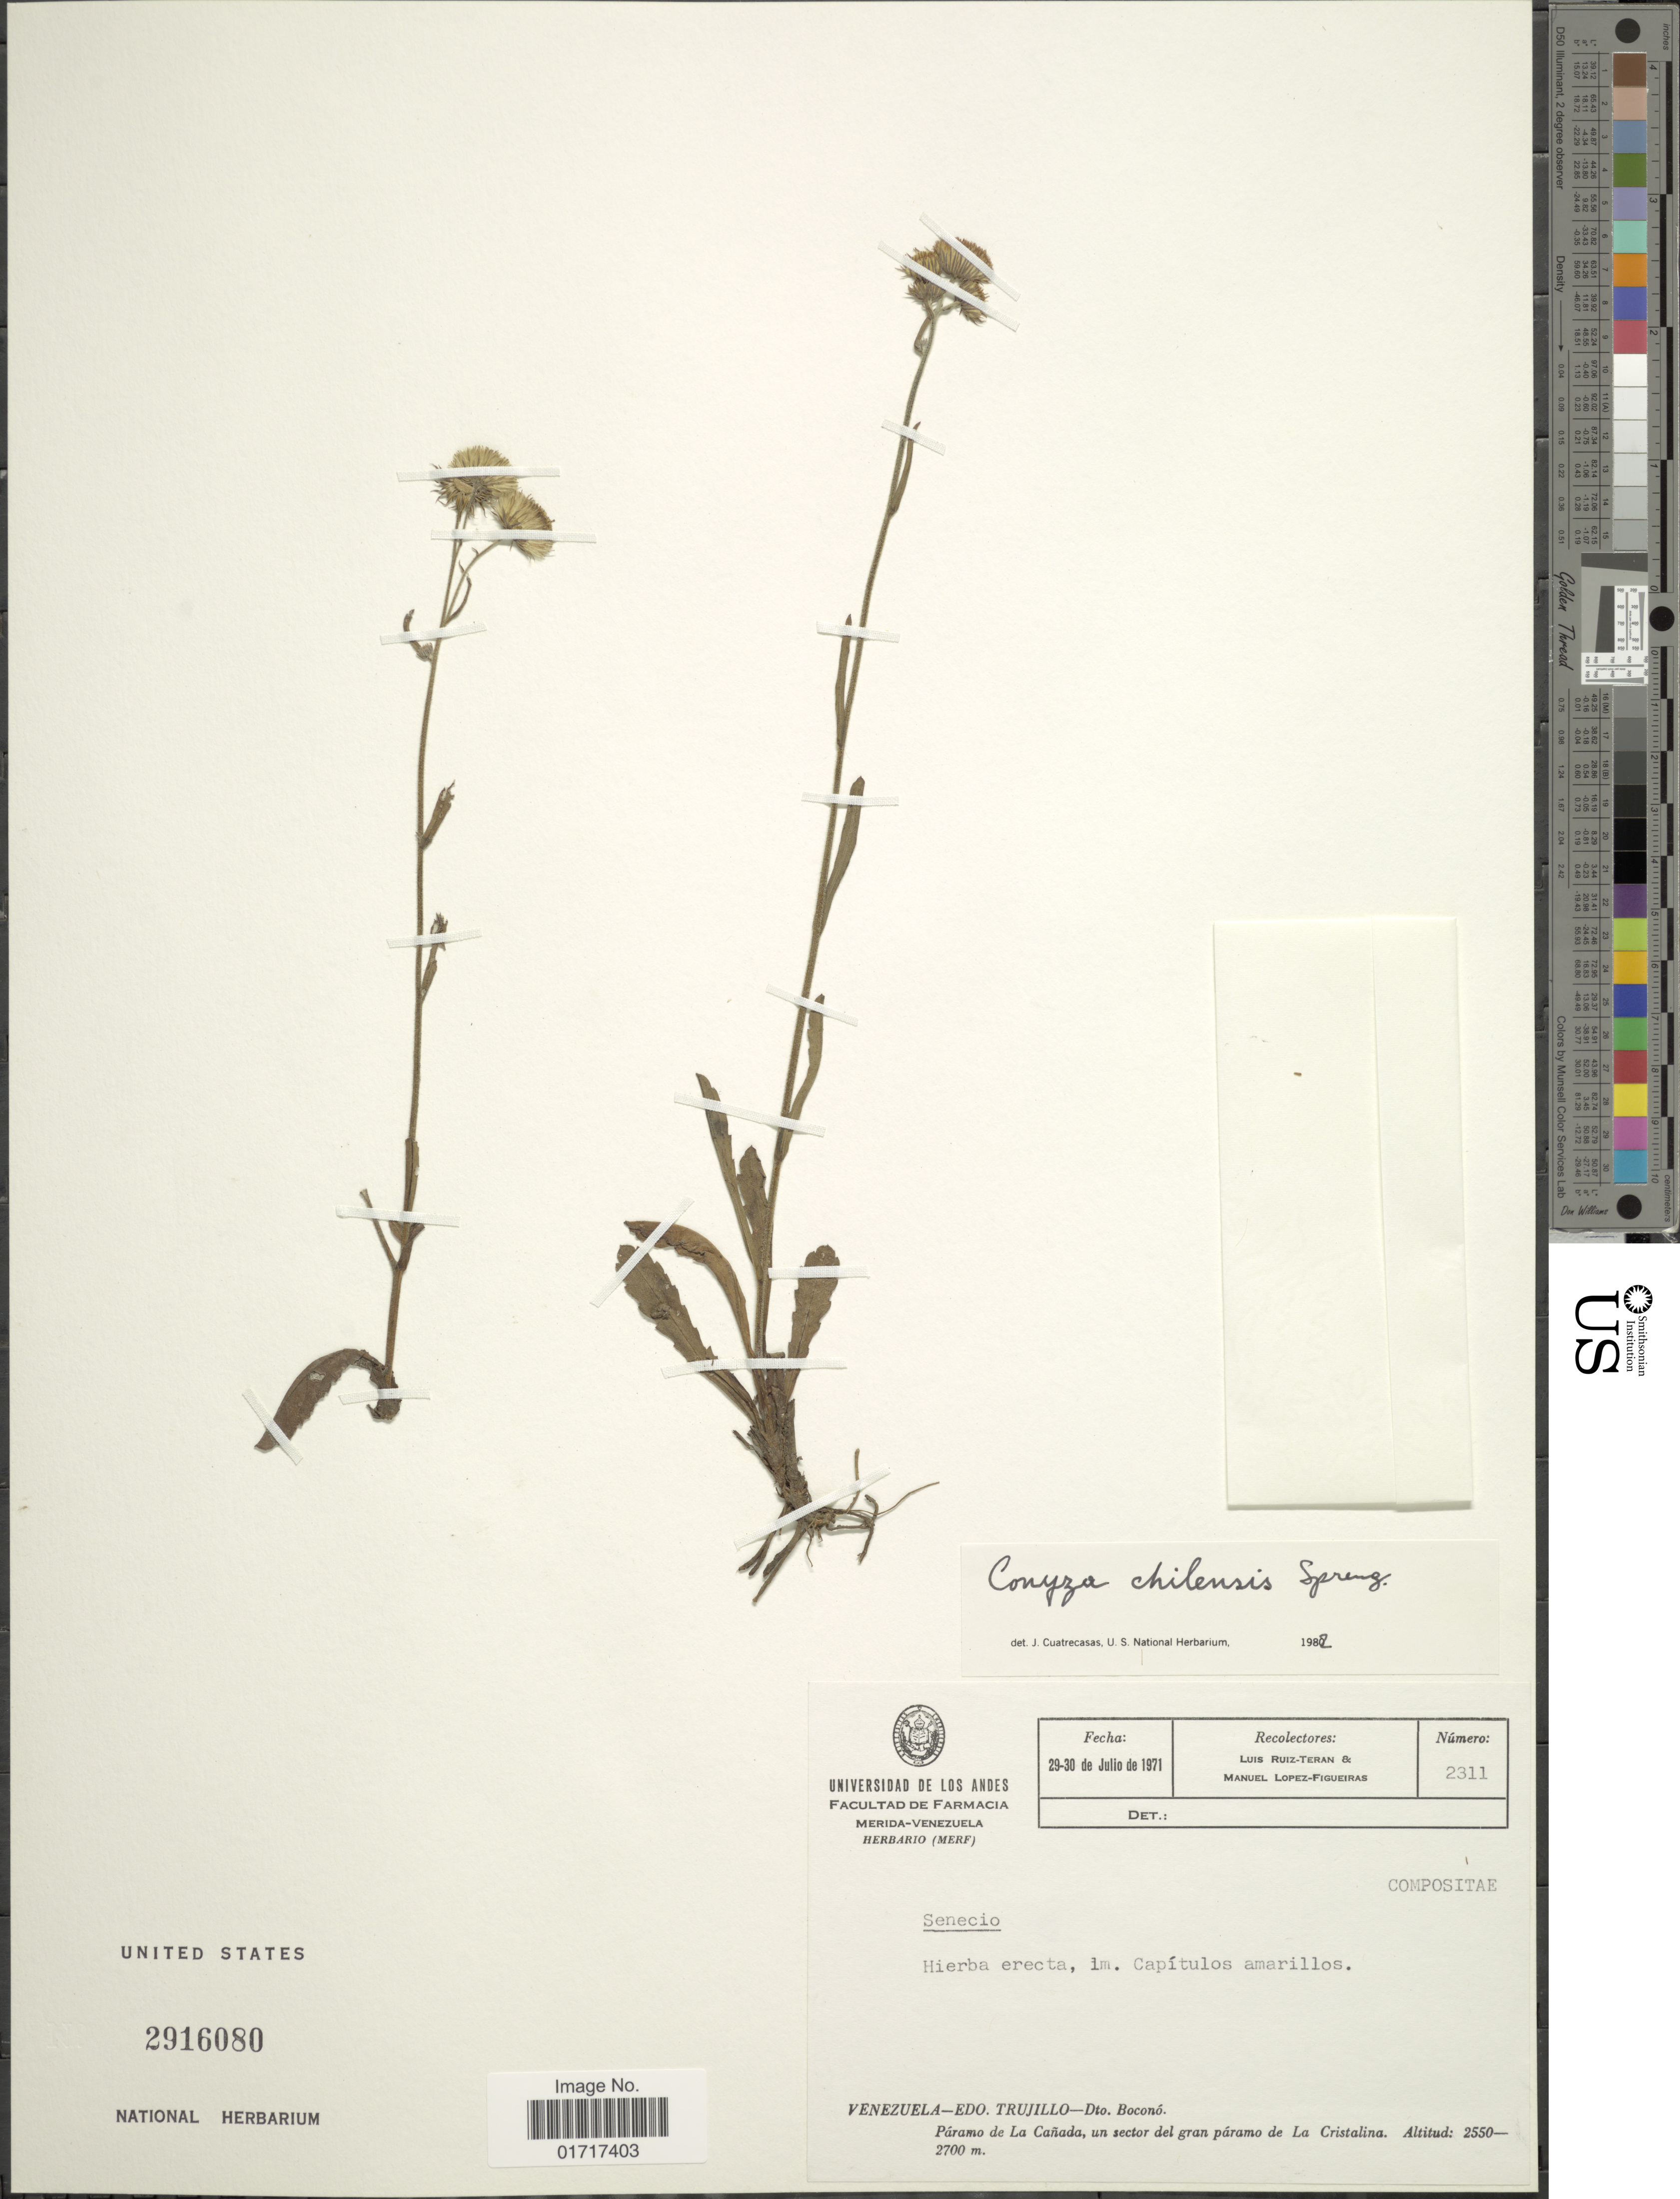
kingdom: Plantae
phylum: Tracheophyta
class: Magnoliopsida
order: Asterales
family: Asteraceae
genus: Conyza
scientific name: Conyza primulaefolia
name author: (Lam.) Cuatrec. & Lourteig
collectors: L. E. Ruíz-Terán & M. Lopéz-F.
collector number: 2311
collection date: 1971-07-29/1971-07-30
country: Venezuela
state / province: Trujillo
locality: Venezuela- Edo. Trujillo - Dto. Bocono. Paramo de La Canada, un sector del gran paramo de La Cristalina.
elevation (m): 2550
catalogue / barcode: US 2916080